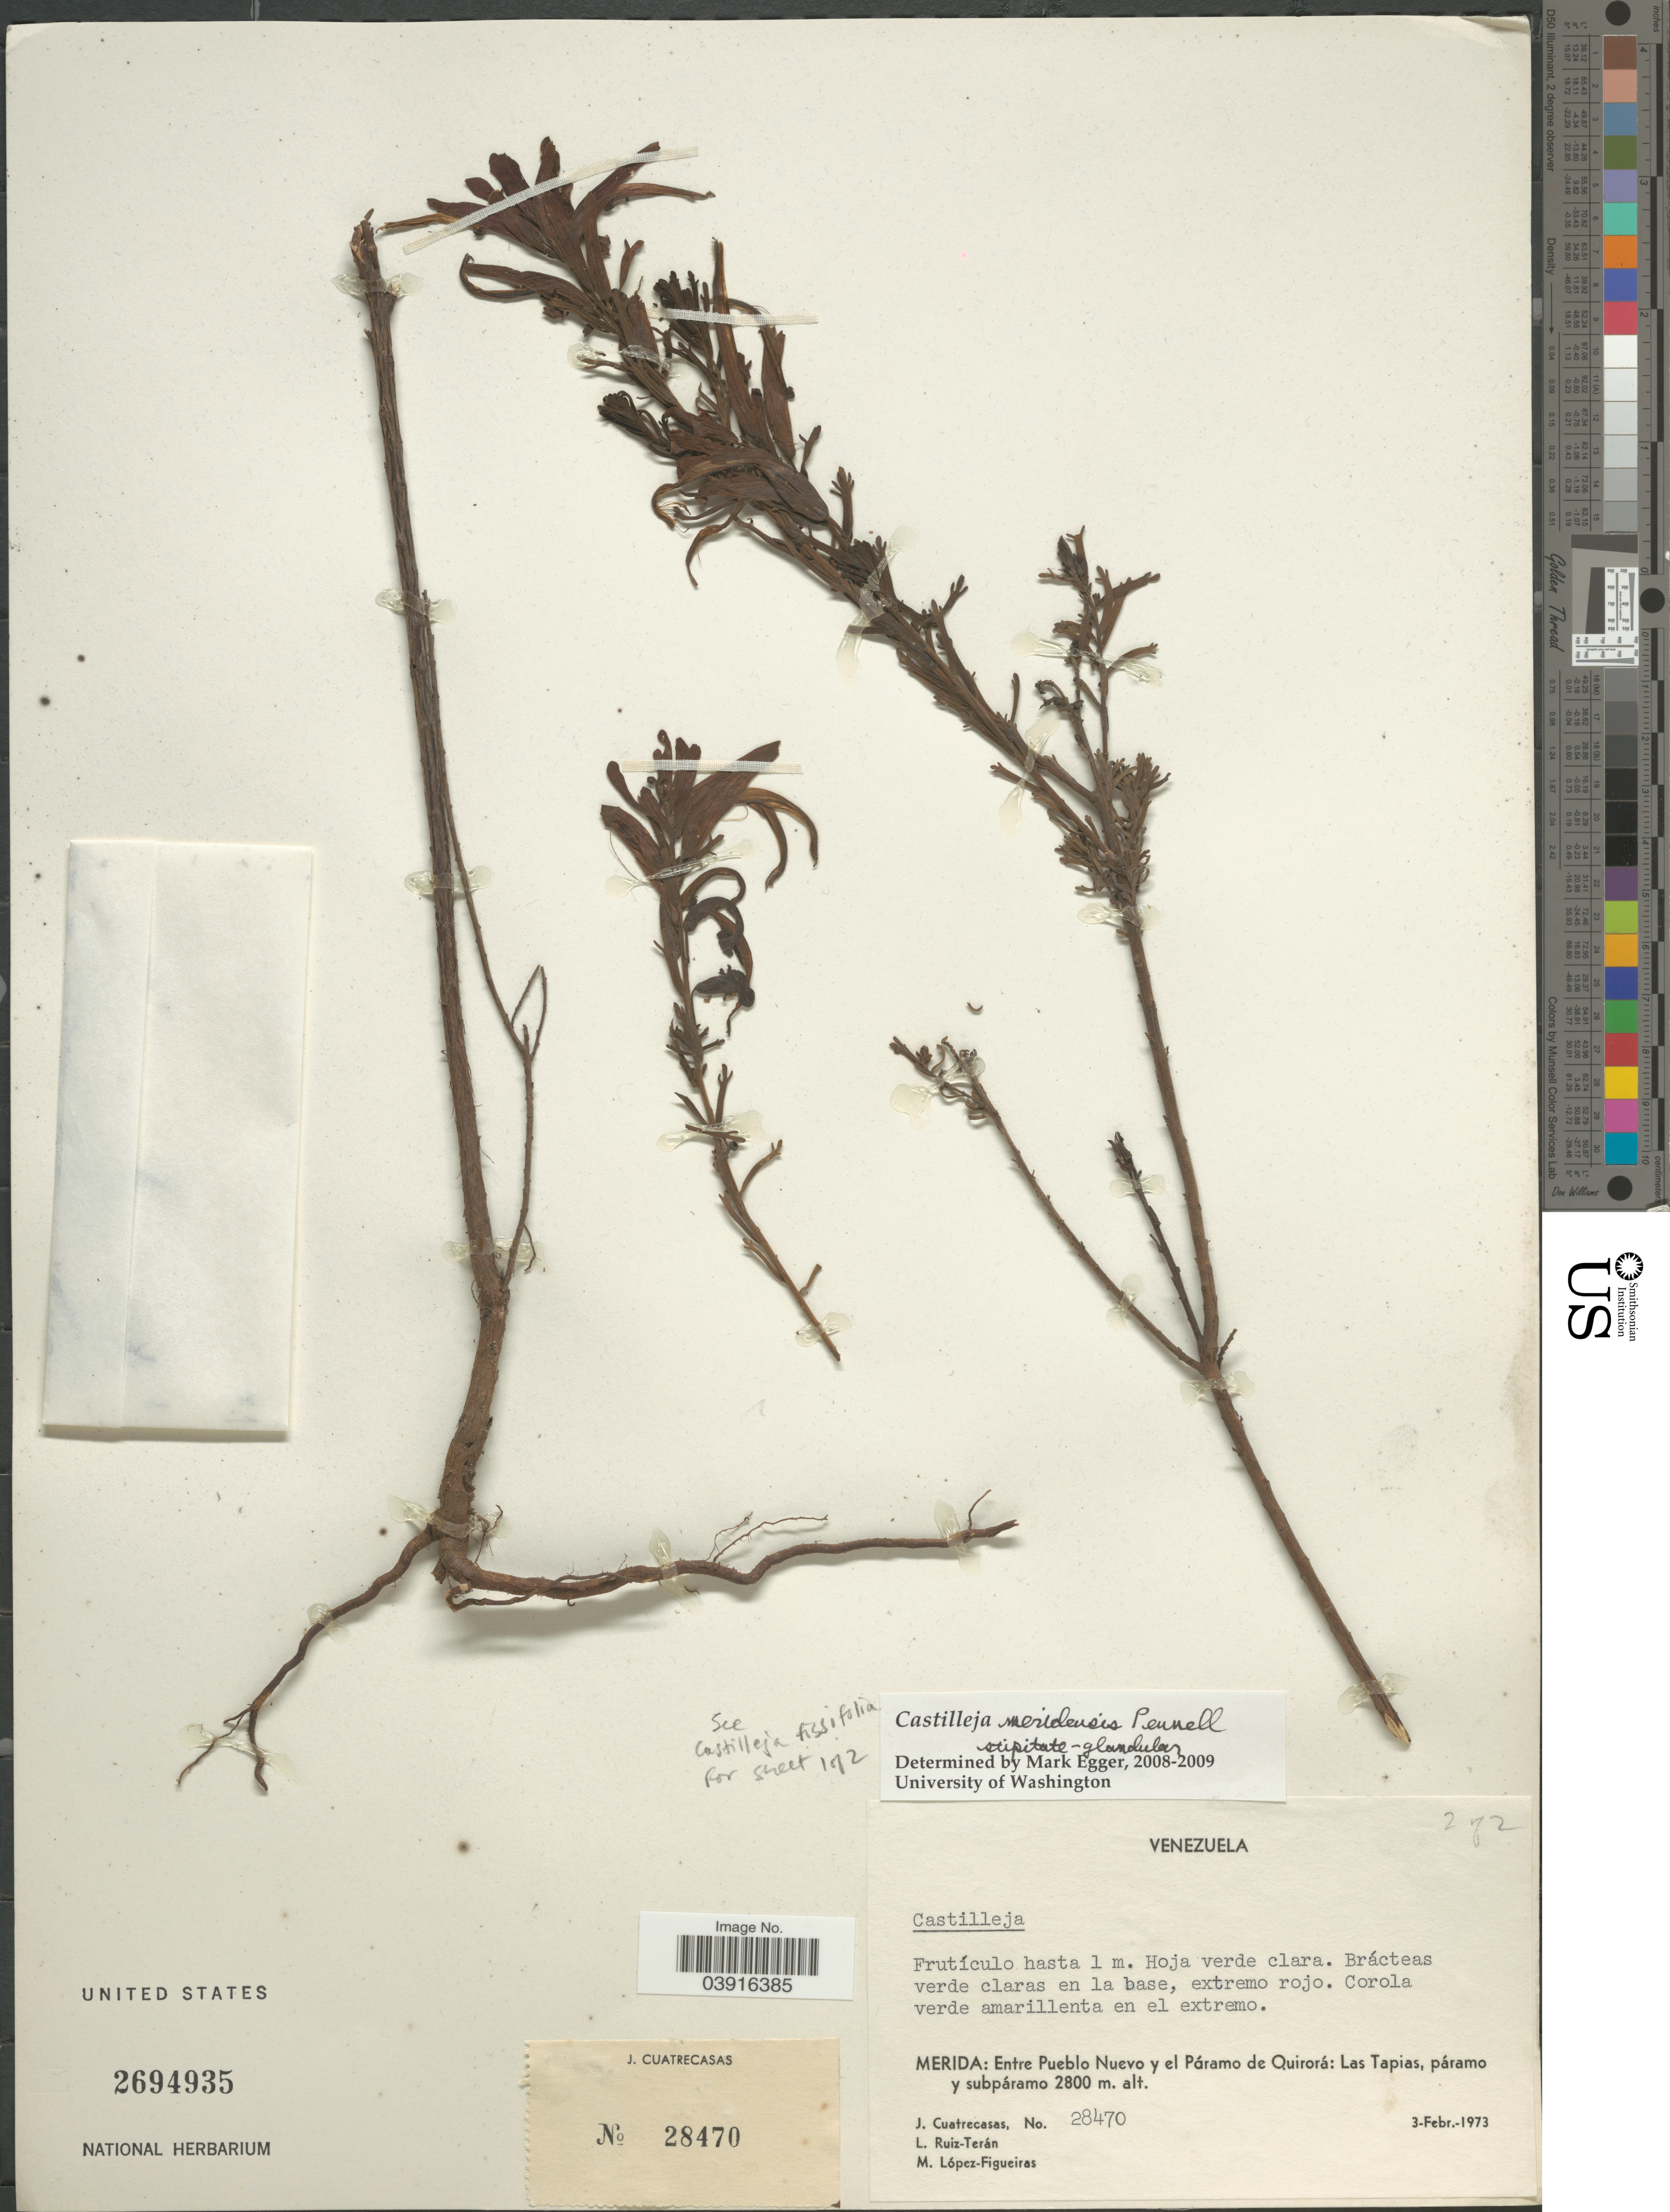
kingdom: Plantae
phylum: Tracheophyta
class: Magnoliopsida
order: Lamiales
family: Orobanchaceae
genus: Castilleja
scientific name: Castilleja meridensis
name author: Pennell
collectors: J. Cuatrecasas, L. E. Ruíz-Terán & M. López Figueiras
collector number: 28470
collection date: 1973-02-03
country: Venezuela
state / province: Merida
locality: Entre Pueblo Nuevo y el Páramo de Quirorá: Las Tapias, páramo y subpáramo.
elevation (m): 2800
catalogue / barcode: US 2694935